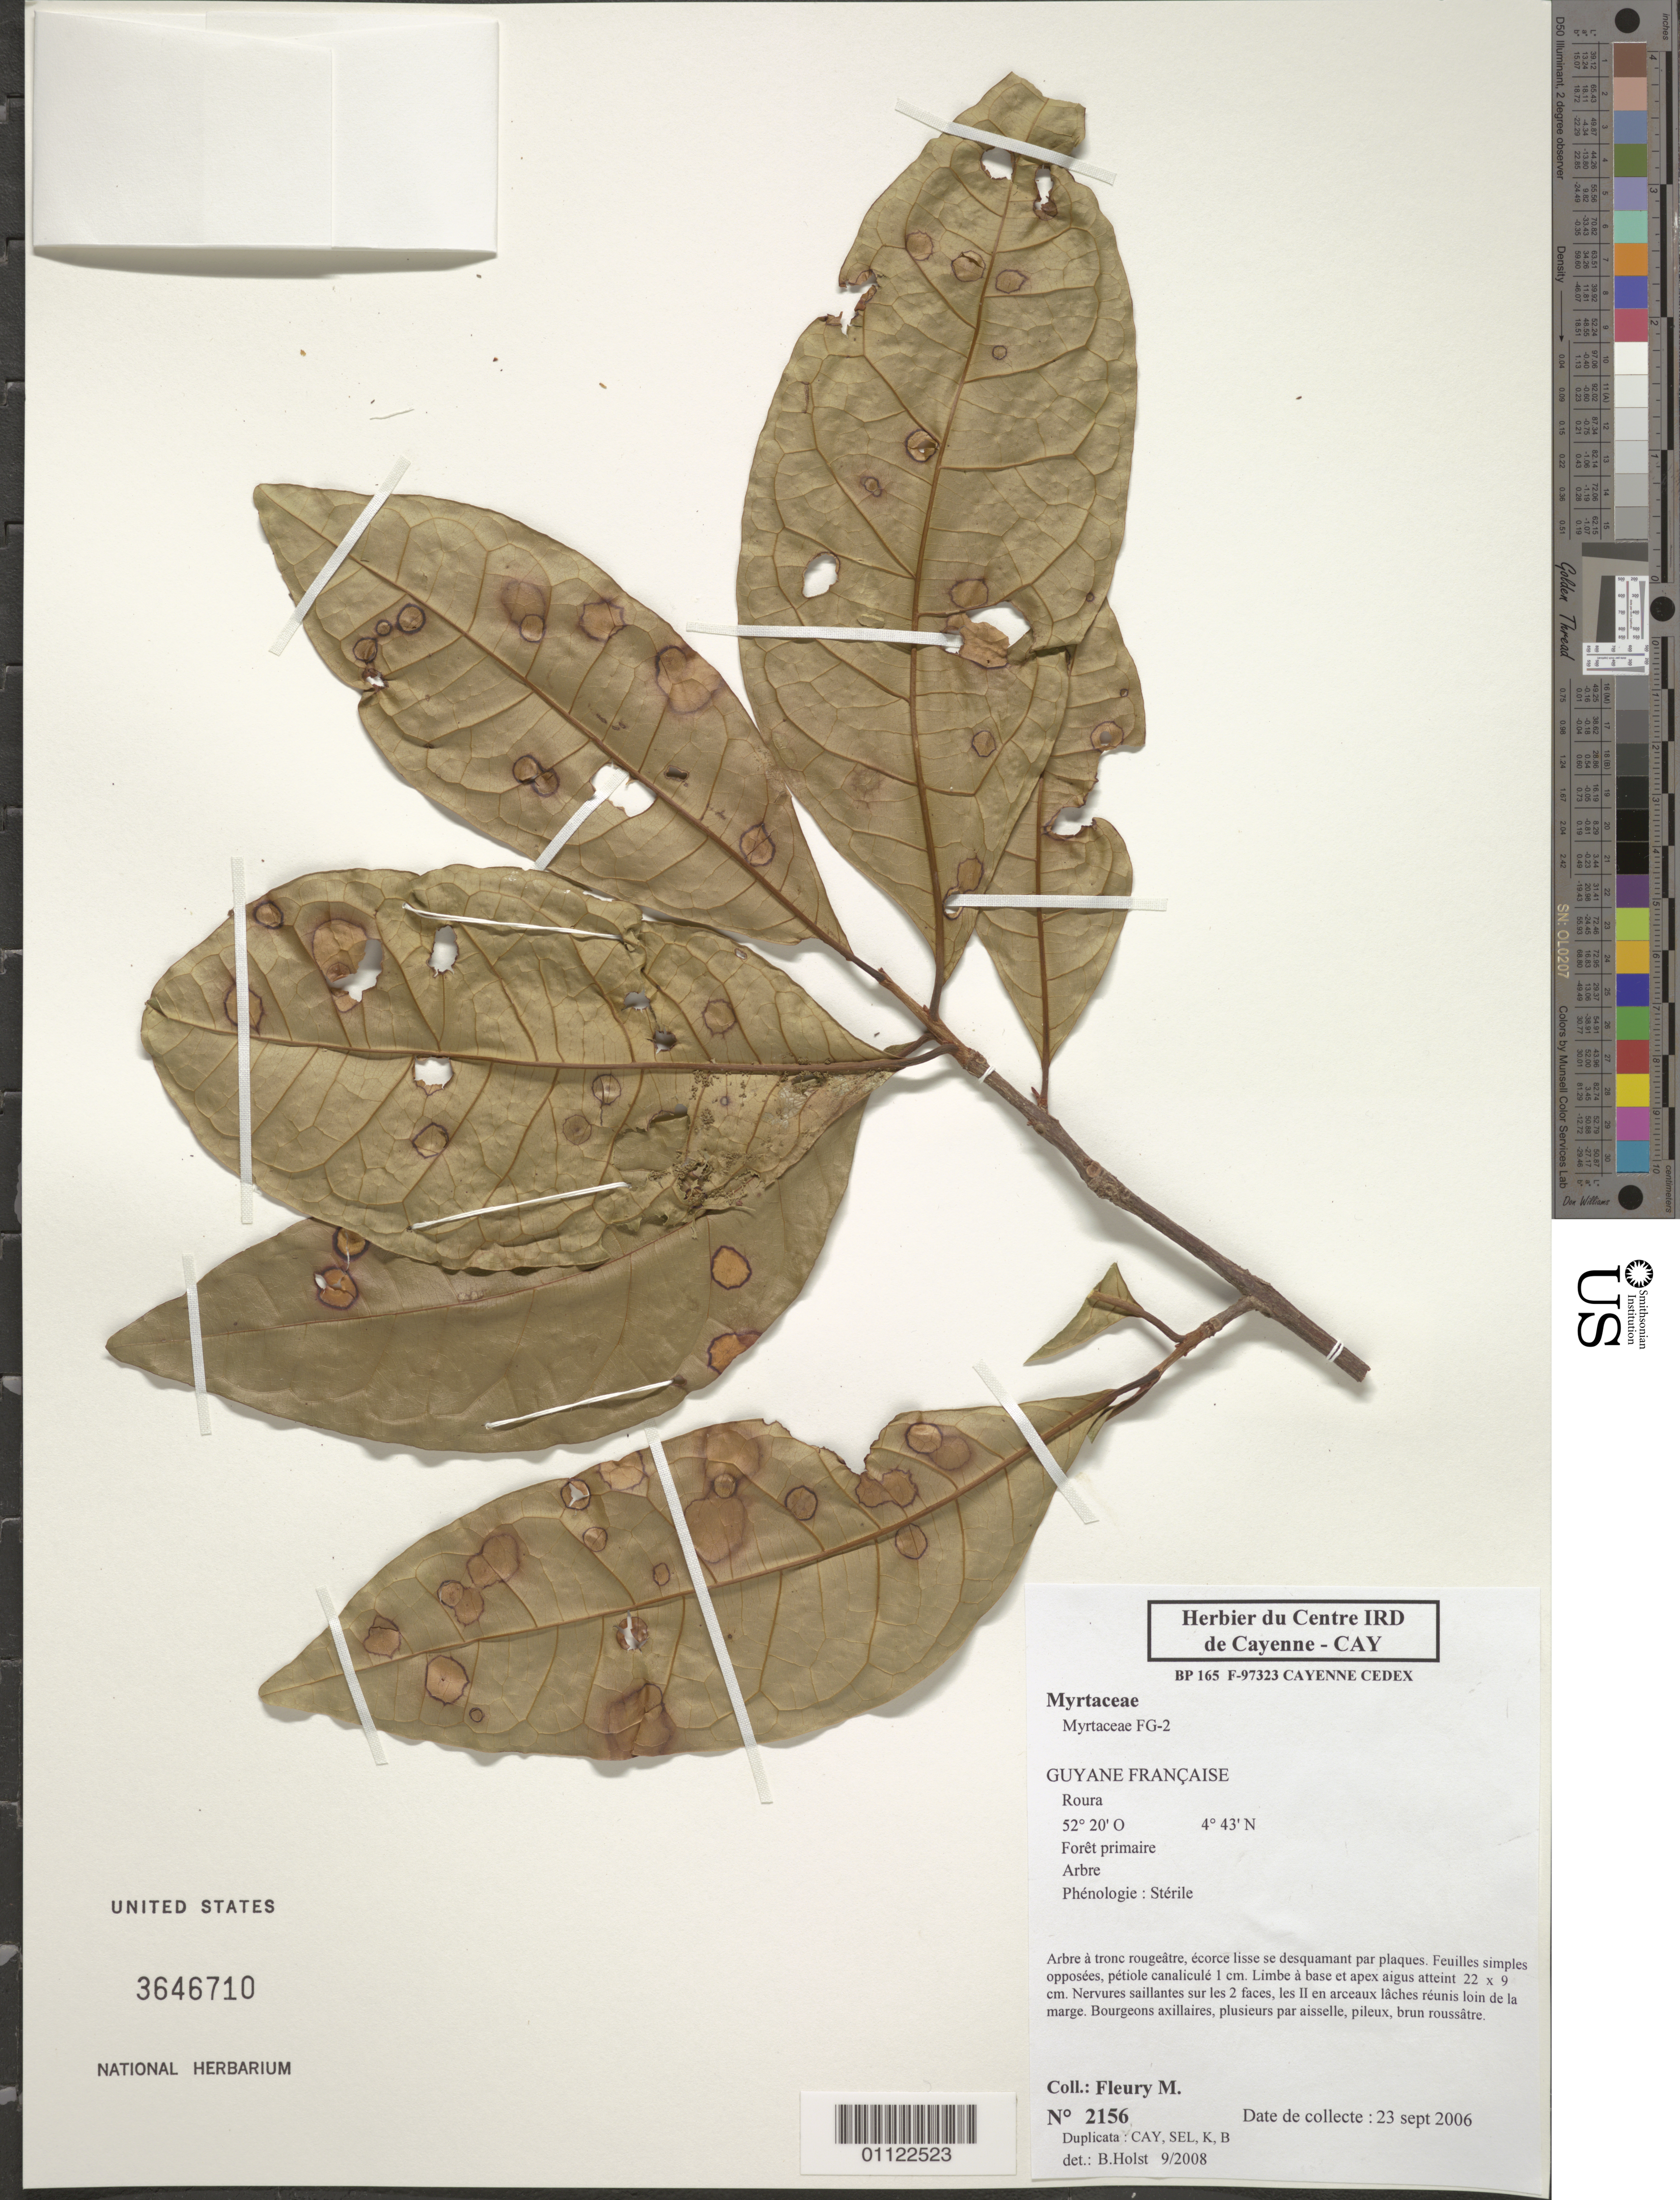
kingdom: Plantae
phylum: Tracheophyta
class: Magnoliopsida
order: Myrtales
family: Myrtaceae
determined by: Holst, Bruce K.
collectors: M. Fleury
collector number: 2156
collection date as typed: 23-Sep-06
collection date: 2006-09-23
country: French Guiana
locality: Roura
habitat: Foret primaire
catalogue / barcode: US 3646710